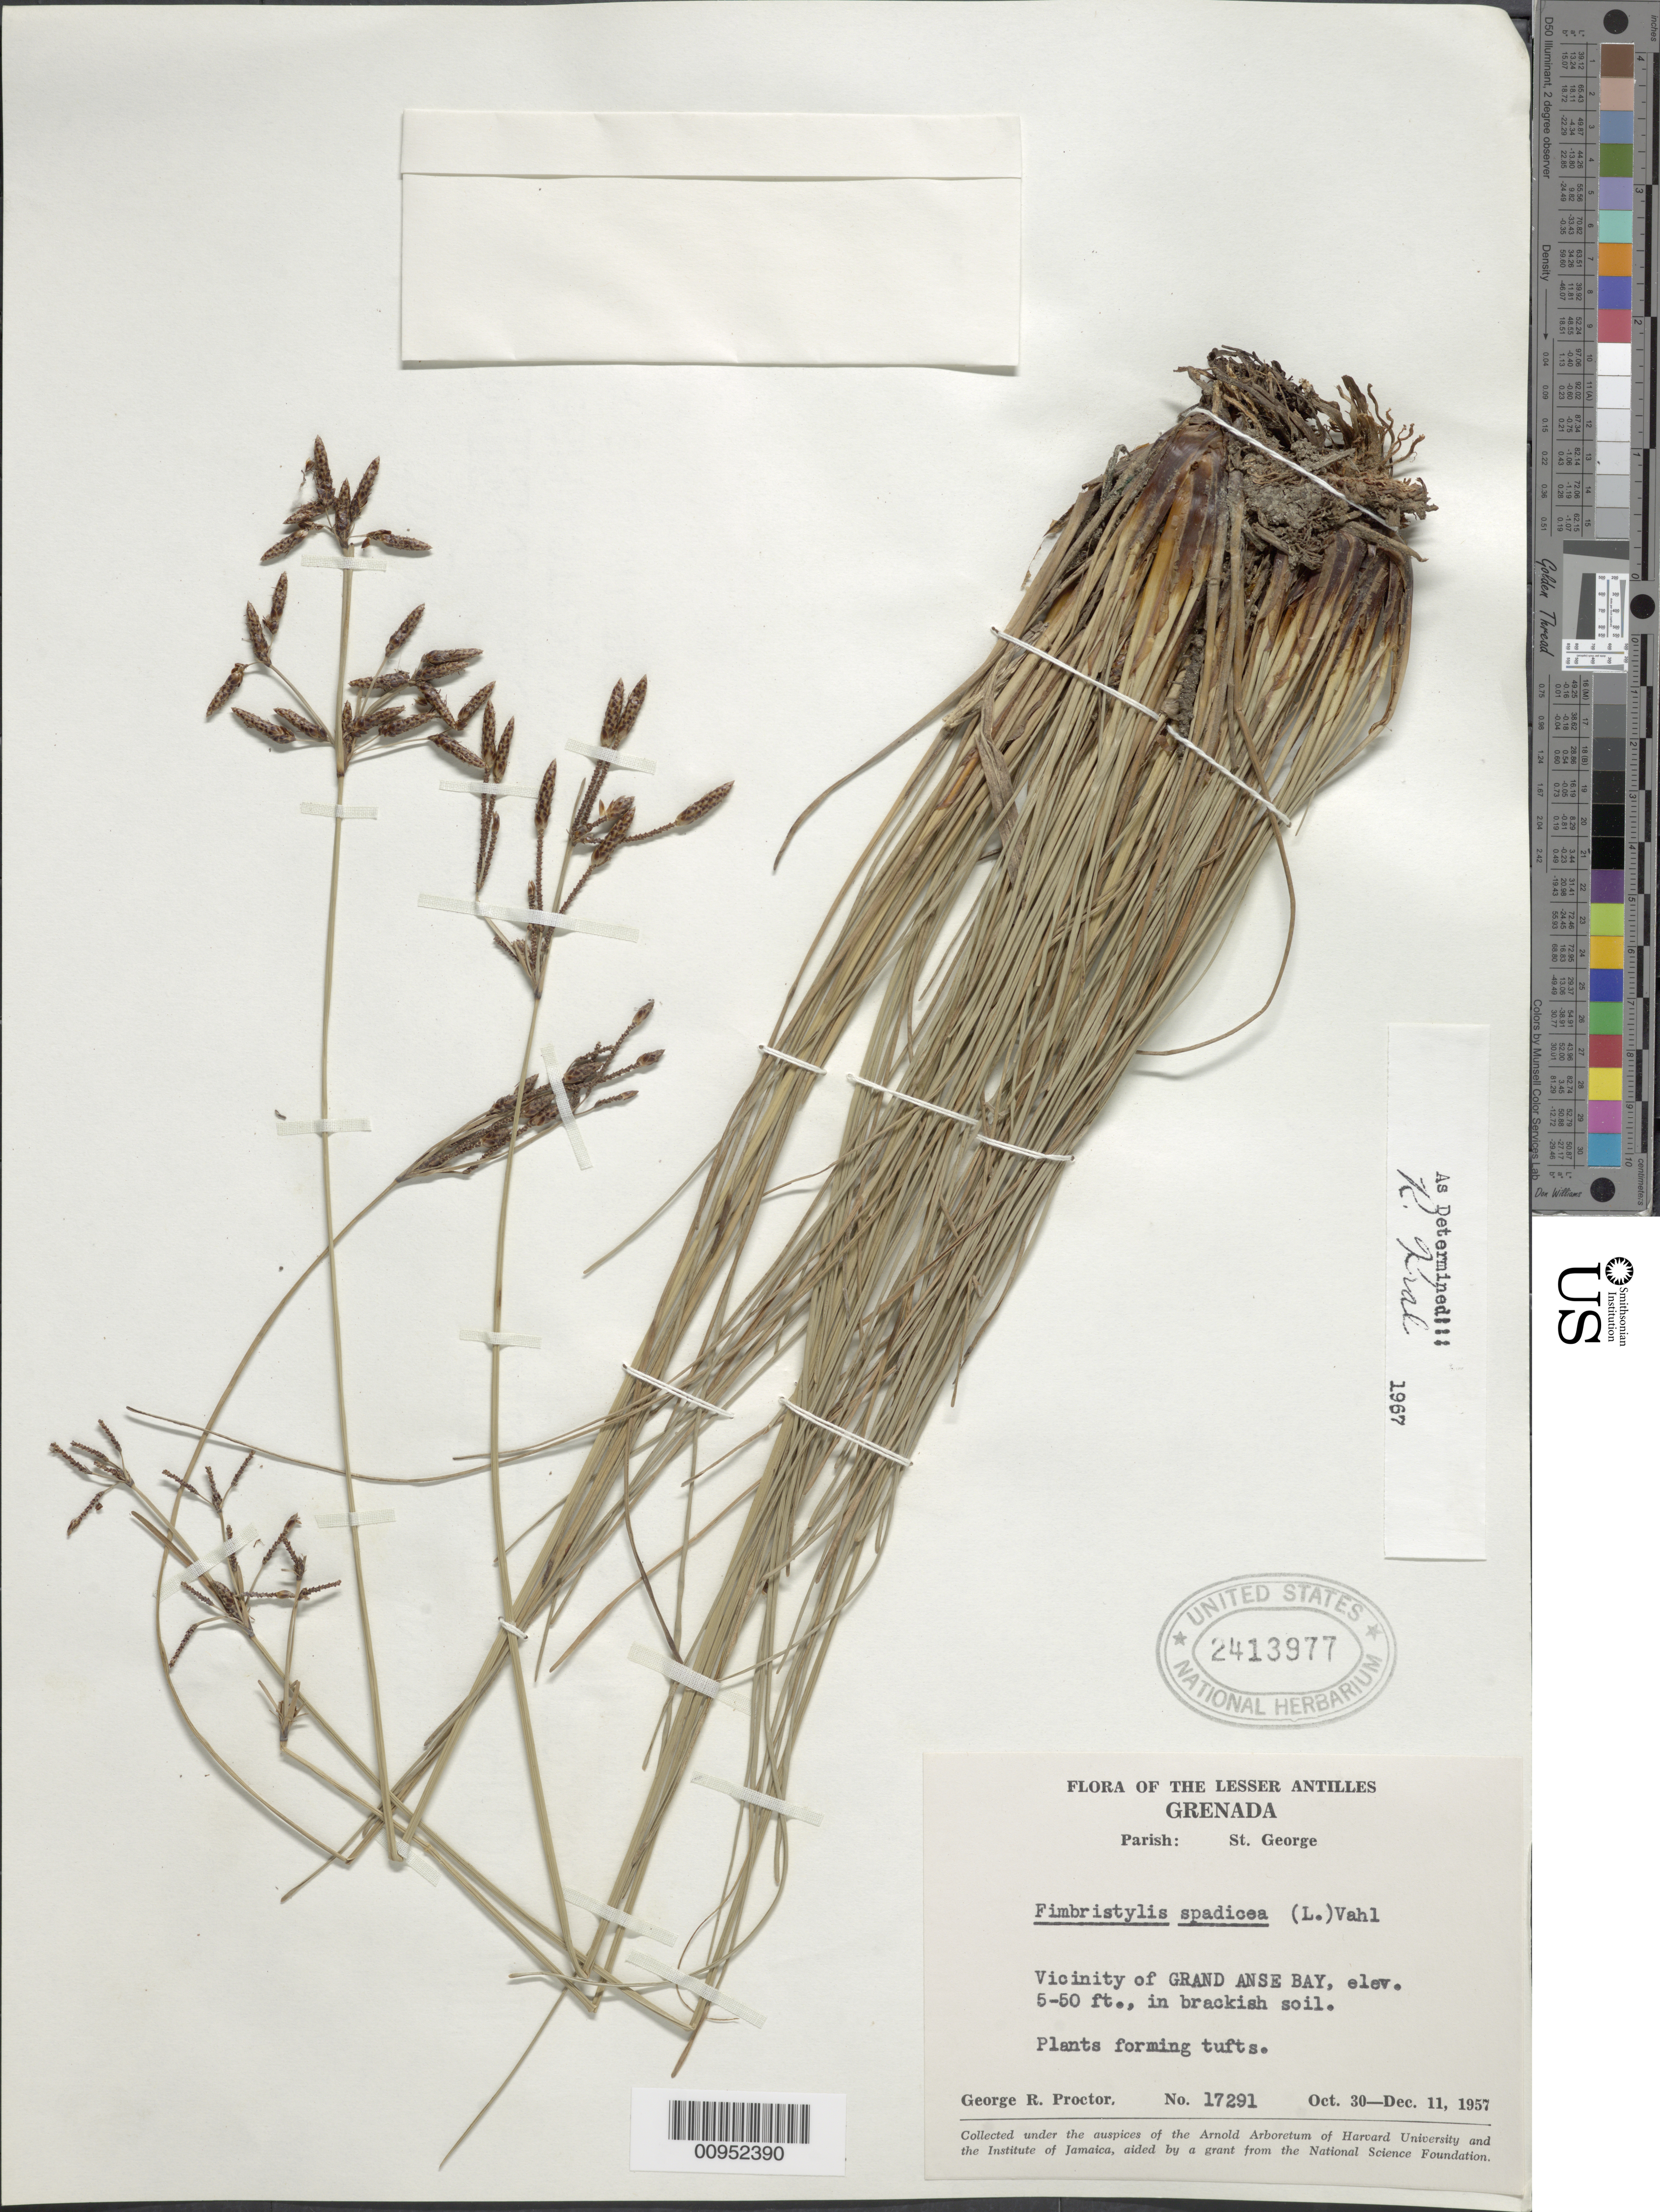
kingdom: Plantae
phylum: Tracheophyta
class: Liliopsida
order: Poales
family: Cyperaceae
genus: Fimbristylis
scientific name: Fimbristylis spadicea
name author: (L.) Vahl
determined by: Kral, Robert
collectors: G. R. Proctor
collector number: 17291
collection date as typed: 30 Oct 1957 to 11 Dec 1957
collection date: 1957-10-30/1957-12-11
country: Grenada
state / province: Saint George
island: Grenada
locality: Vicinity of Grand Anse Bay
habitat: In brackish soil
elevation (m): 2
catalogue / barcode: US 2413977